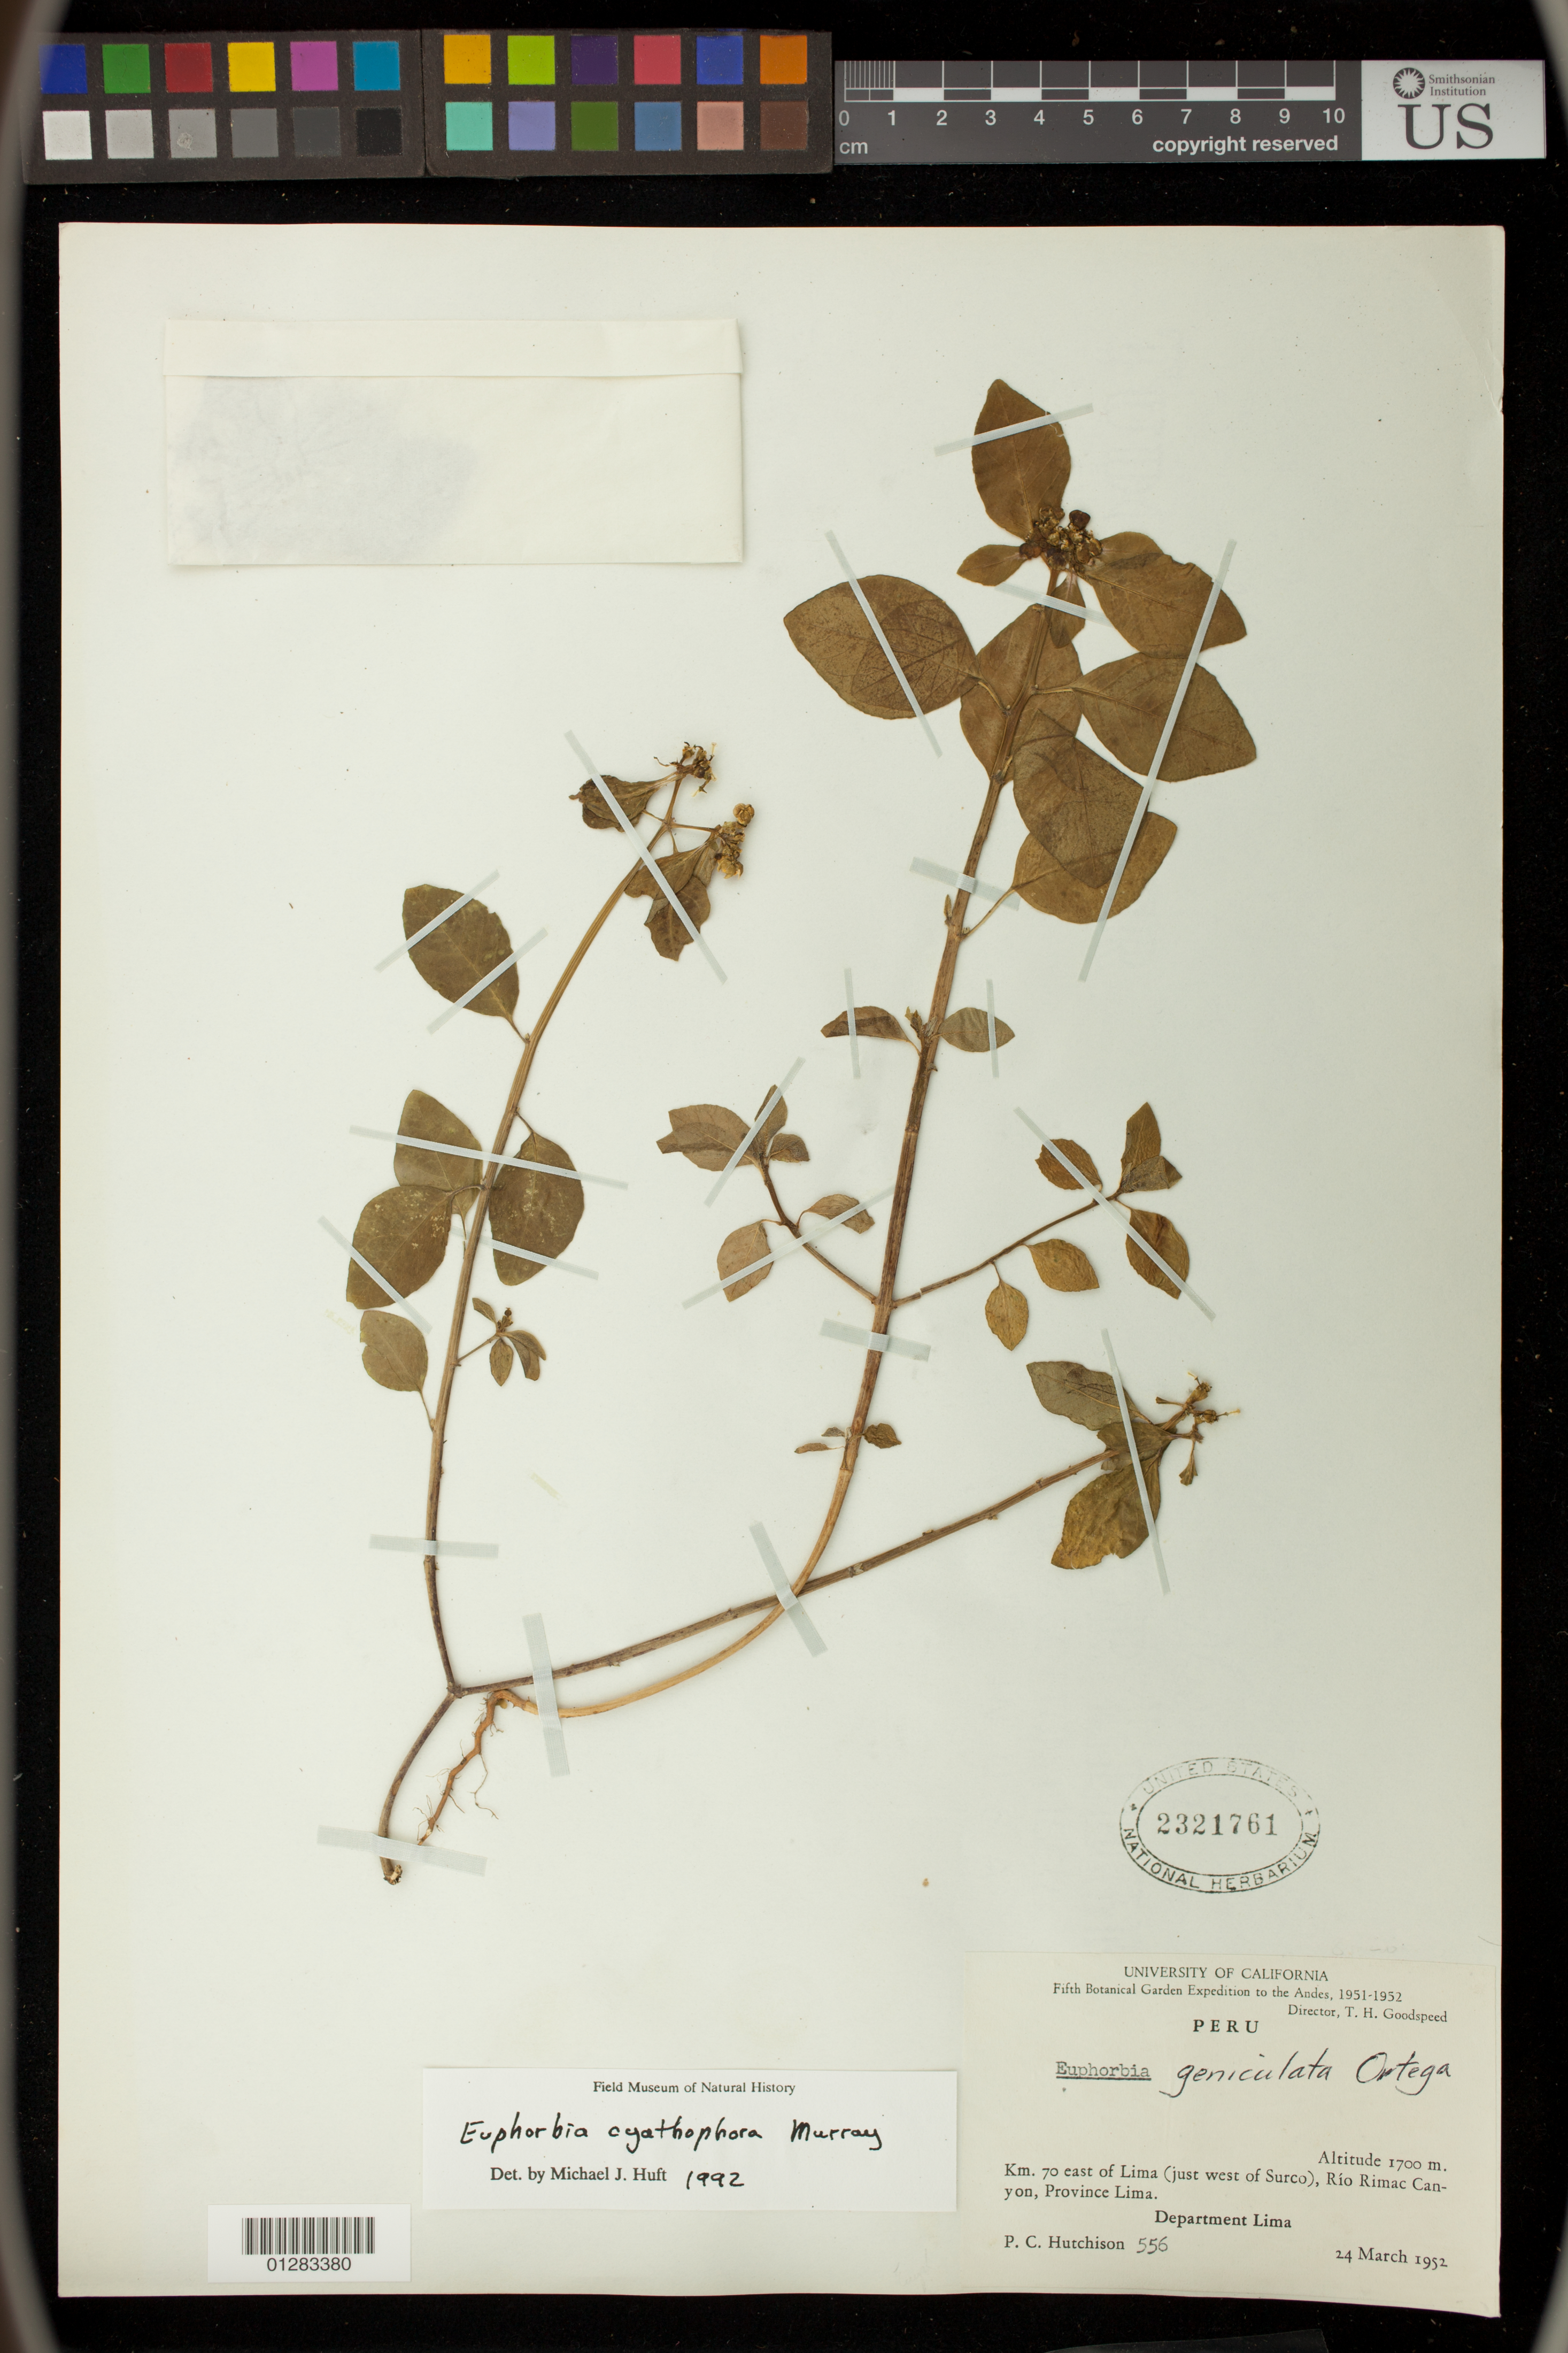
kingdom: Plantae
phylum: Tracheophyta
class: Magnoliopsida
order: Malpighiales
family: Euphorbiaceae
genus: Euphorbia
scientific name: Euphorbia heterophylla var. cyathophora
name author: (Murr.) Griseb.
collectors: P. C. Hutchison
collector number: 556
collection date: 1952-03-24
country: Peru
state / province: Lima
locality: Km. 70 east of Lima (just west of Surco), Río Rimac Canyon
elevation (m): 1700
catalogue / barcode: US 2321761